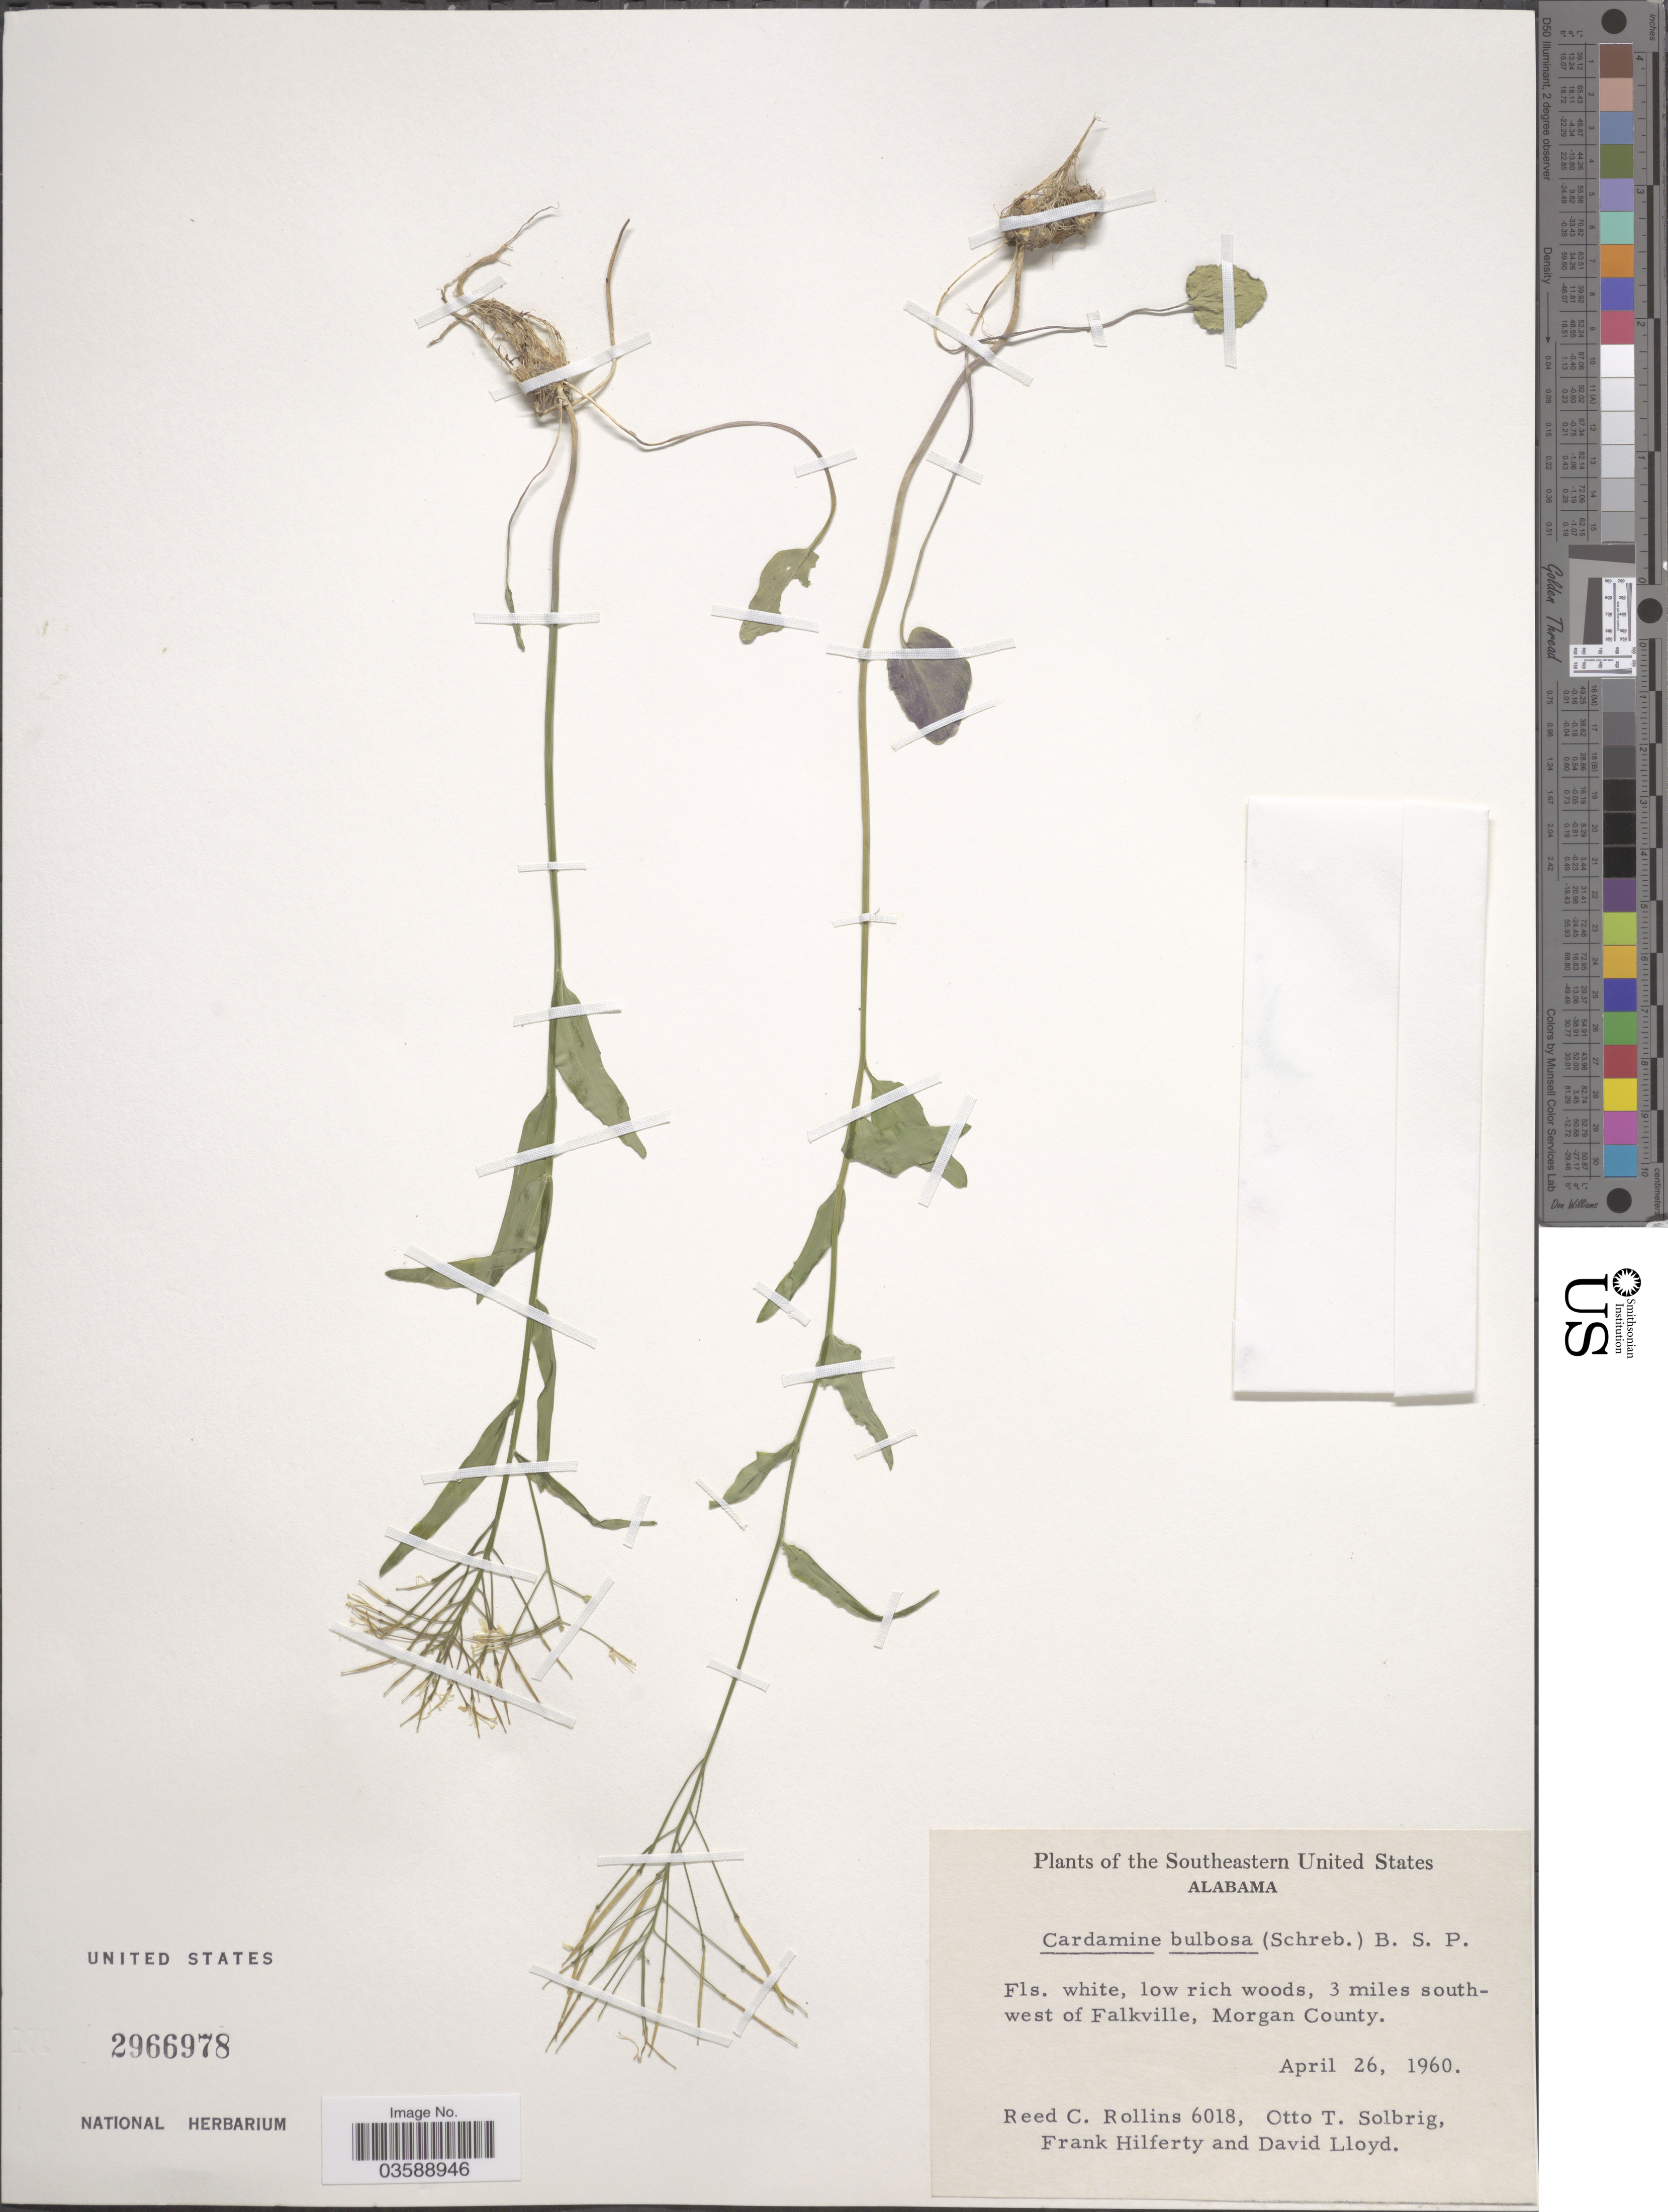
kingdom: Plantae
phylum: Tracheophyta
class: Magnoliopsida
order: Brassicales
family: Brassicaceae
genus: Cardamine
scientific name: Cardamine bulbosa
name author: (Schreb. ex Muhl.) Britton et al.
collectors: R. C. Rollins, O. T. Solbrig, F. Hilferty & D. Lloyd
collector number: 6018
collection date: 1960-04-26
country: United States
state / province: Alabama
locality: Southeastern United States. 3 miles southwest of Falkville, Morgan County.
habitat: low rich woods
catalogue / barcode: US 2966978